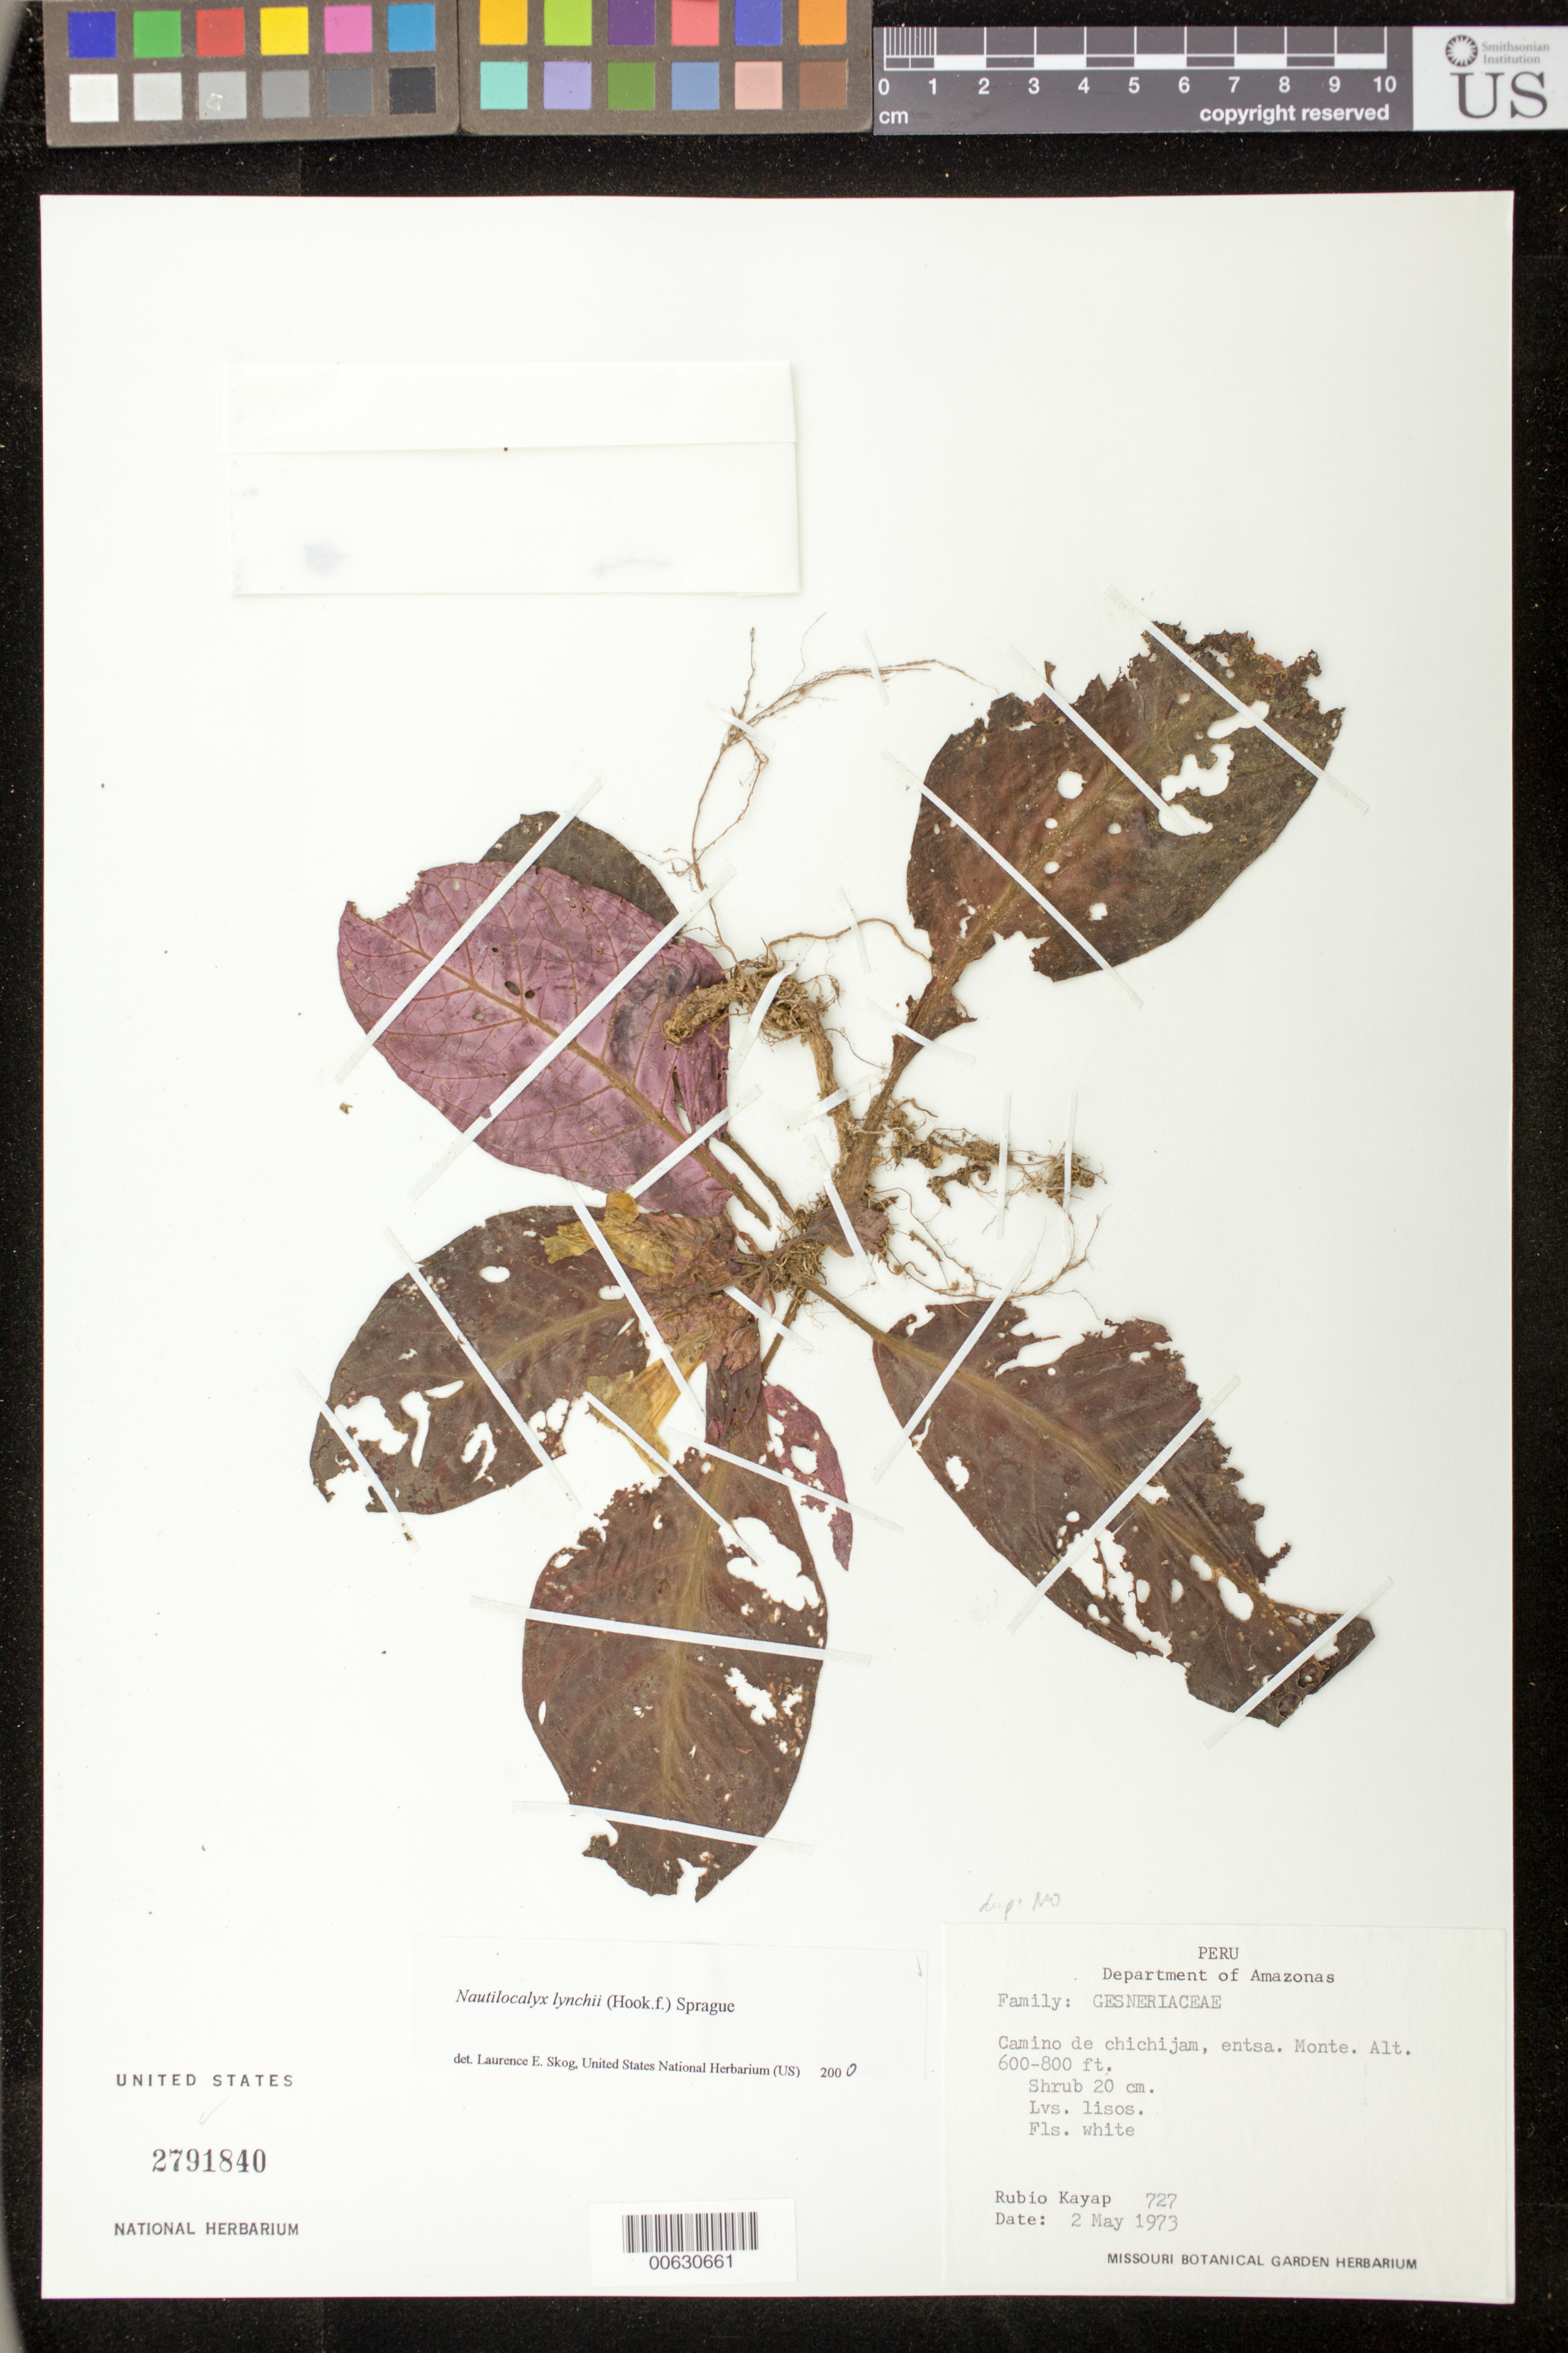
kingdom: Plantae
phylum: Tracheophyta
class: Magnoliopsida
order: Lamiales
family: Gesneriaceae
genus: Nautilocalyx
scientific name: Nautilocalyx lynchii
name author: (Hook. f.) Sprague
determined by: Skog, Laurence E.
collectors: R. Kayap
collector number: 727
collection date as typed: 02 May 1973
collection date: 1973-05-02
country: Peru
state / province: Amazonas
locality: Camino de chichijam, entsa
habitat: Monte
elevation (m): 183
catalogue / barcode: US 2791840